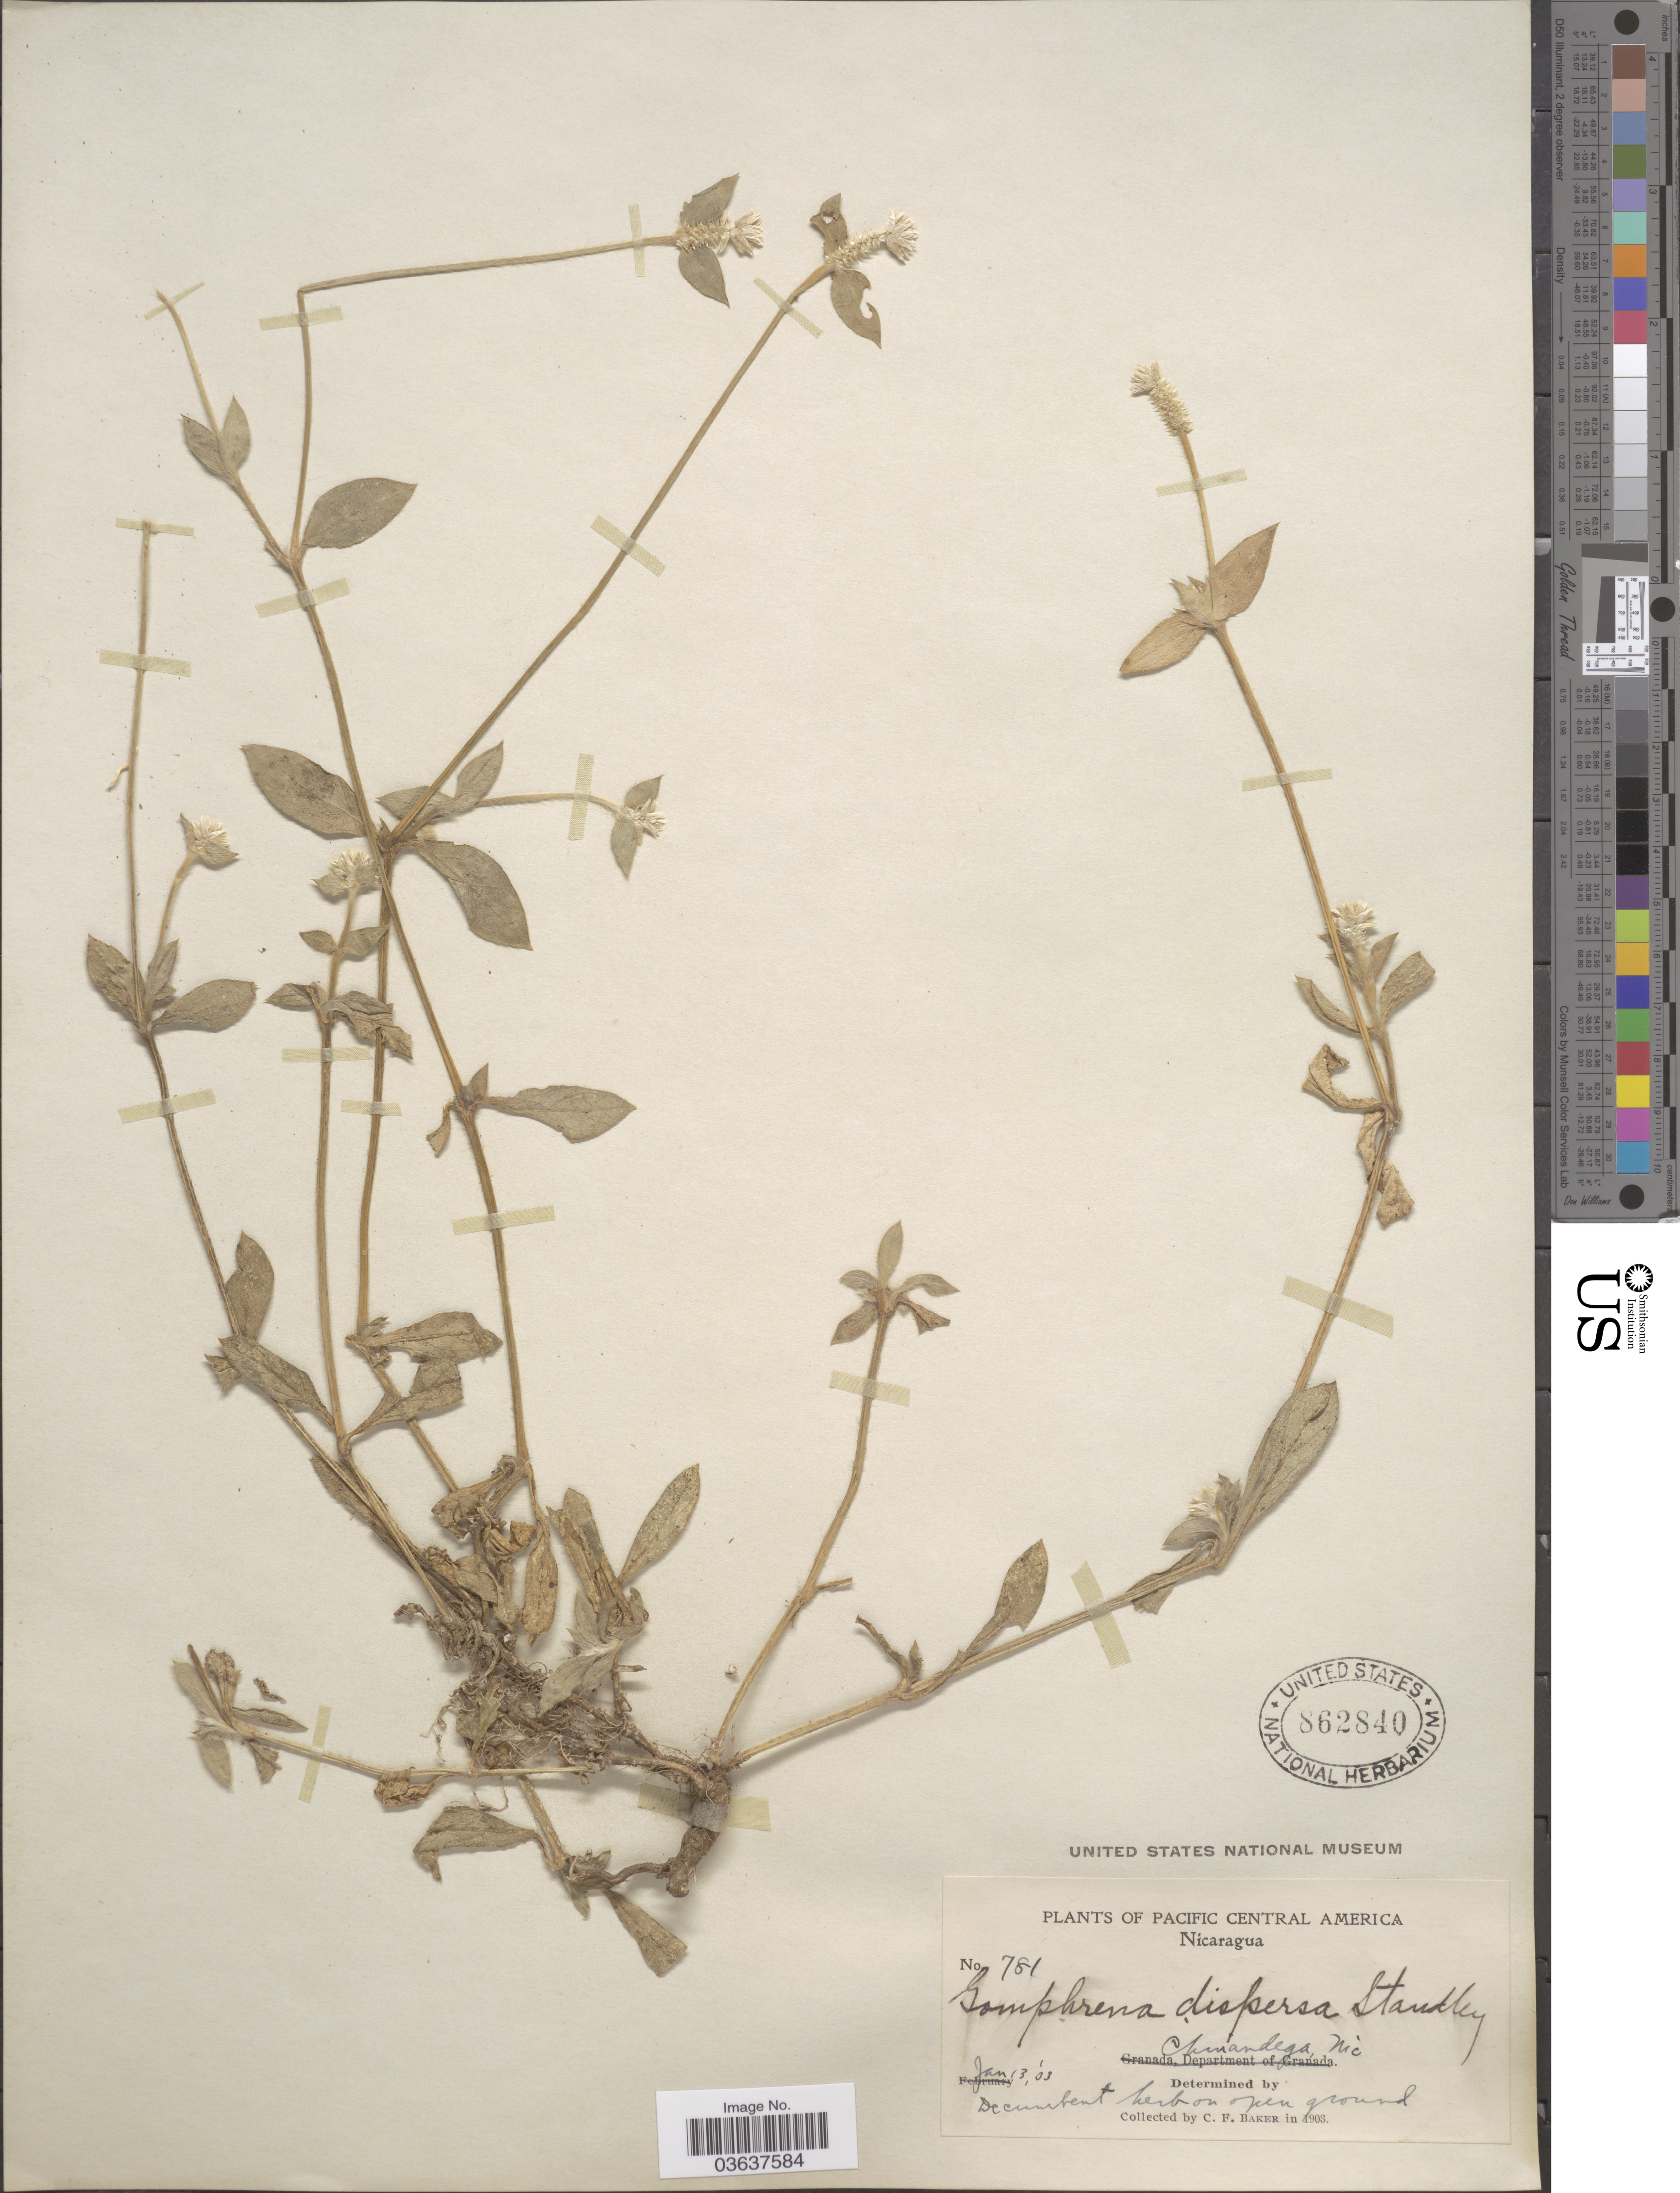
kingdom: Plantae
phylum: Tracheophyta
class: Magnoliopsida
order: Caryophyllales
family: Amaranthaceae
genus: Gomphrena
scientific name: Gomphrena dispersa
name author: Standl.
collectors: C. F. Baker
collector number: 781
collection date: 1903-01-13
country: Nicaragua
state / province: Chinandega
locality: Pacific Central America.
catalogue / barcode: US 862840